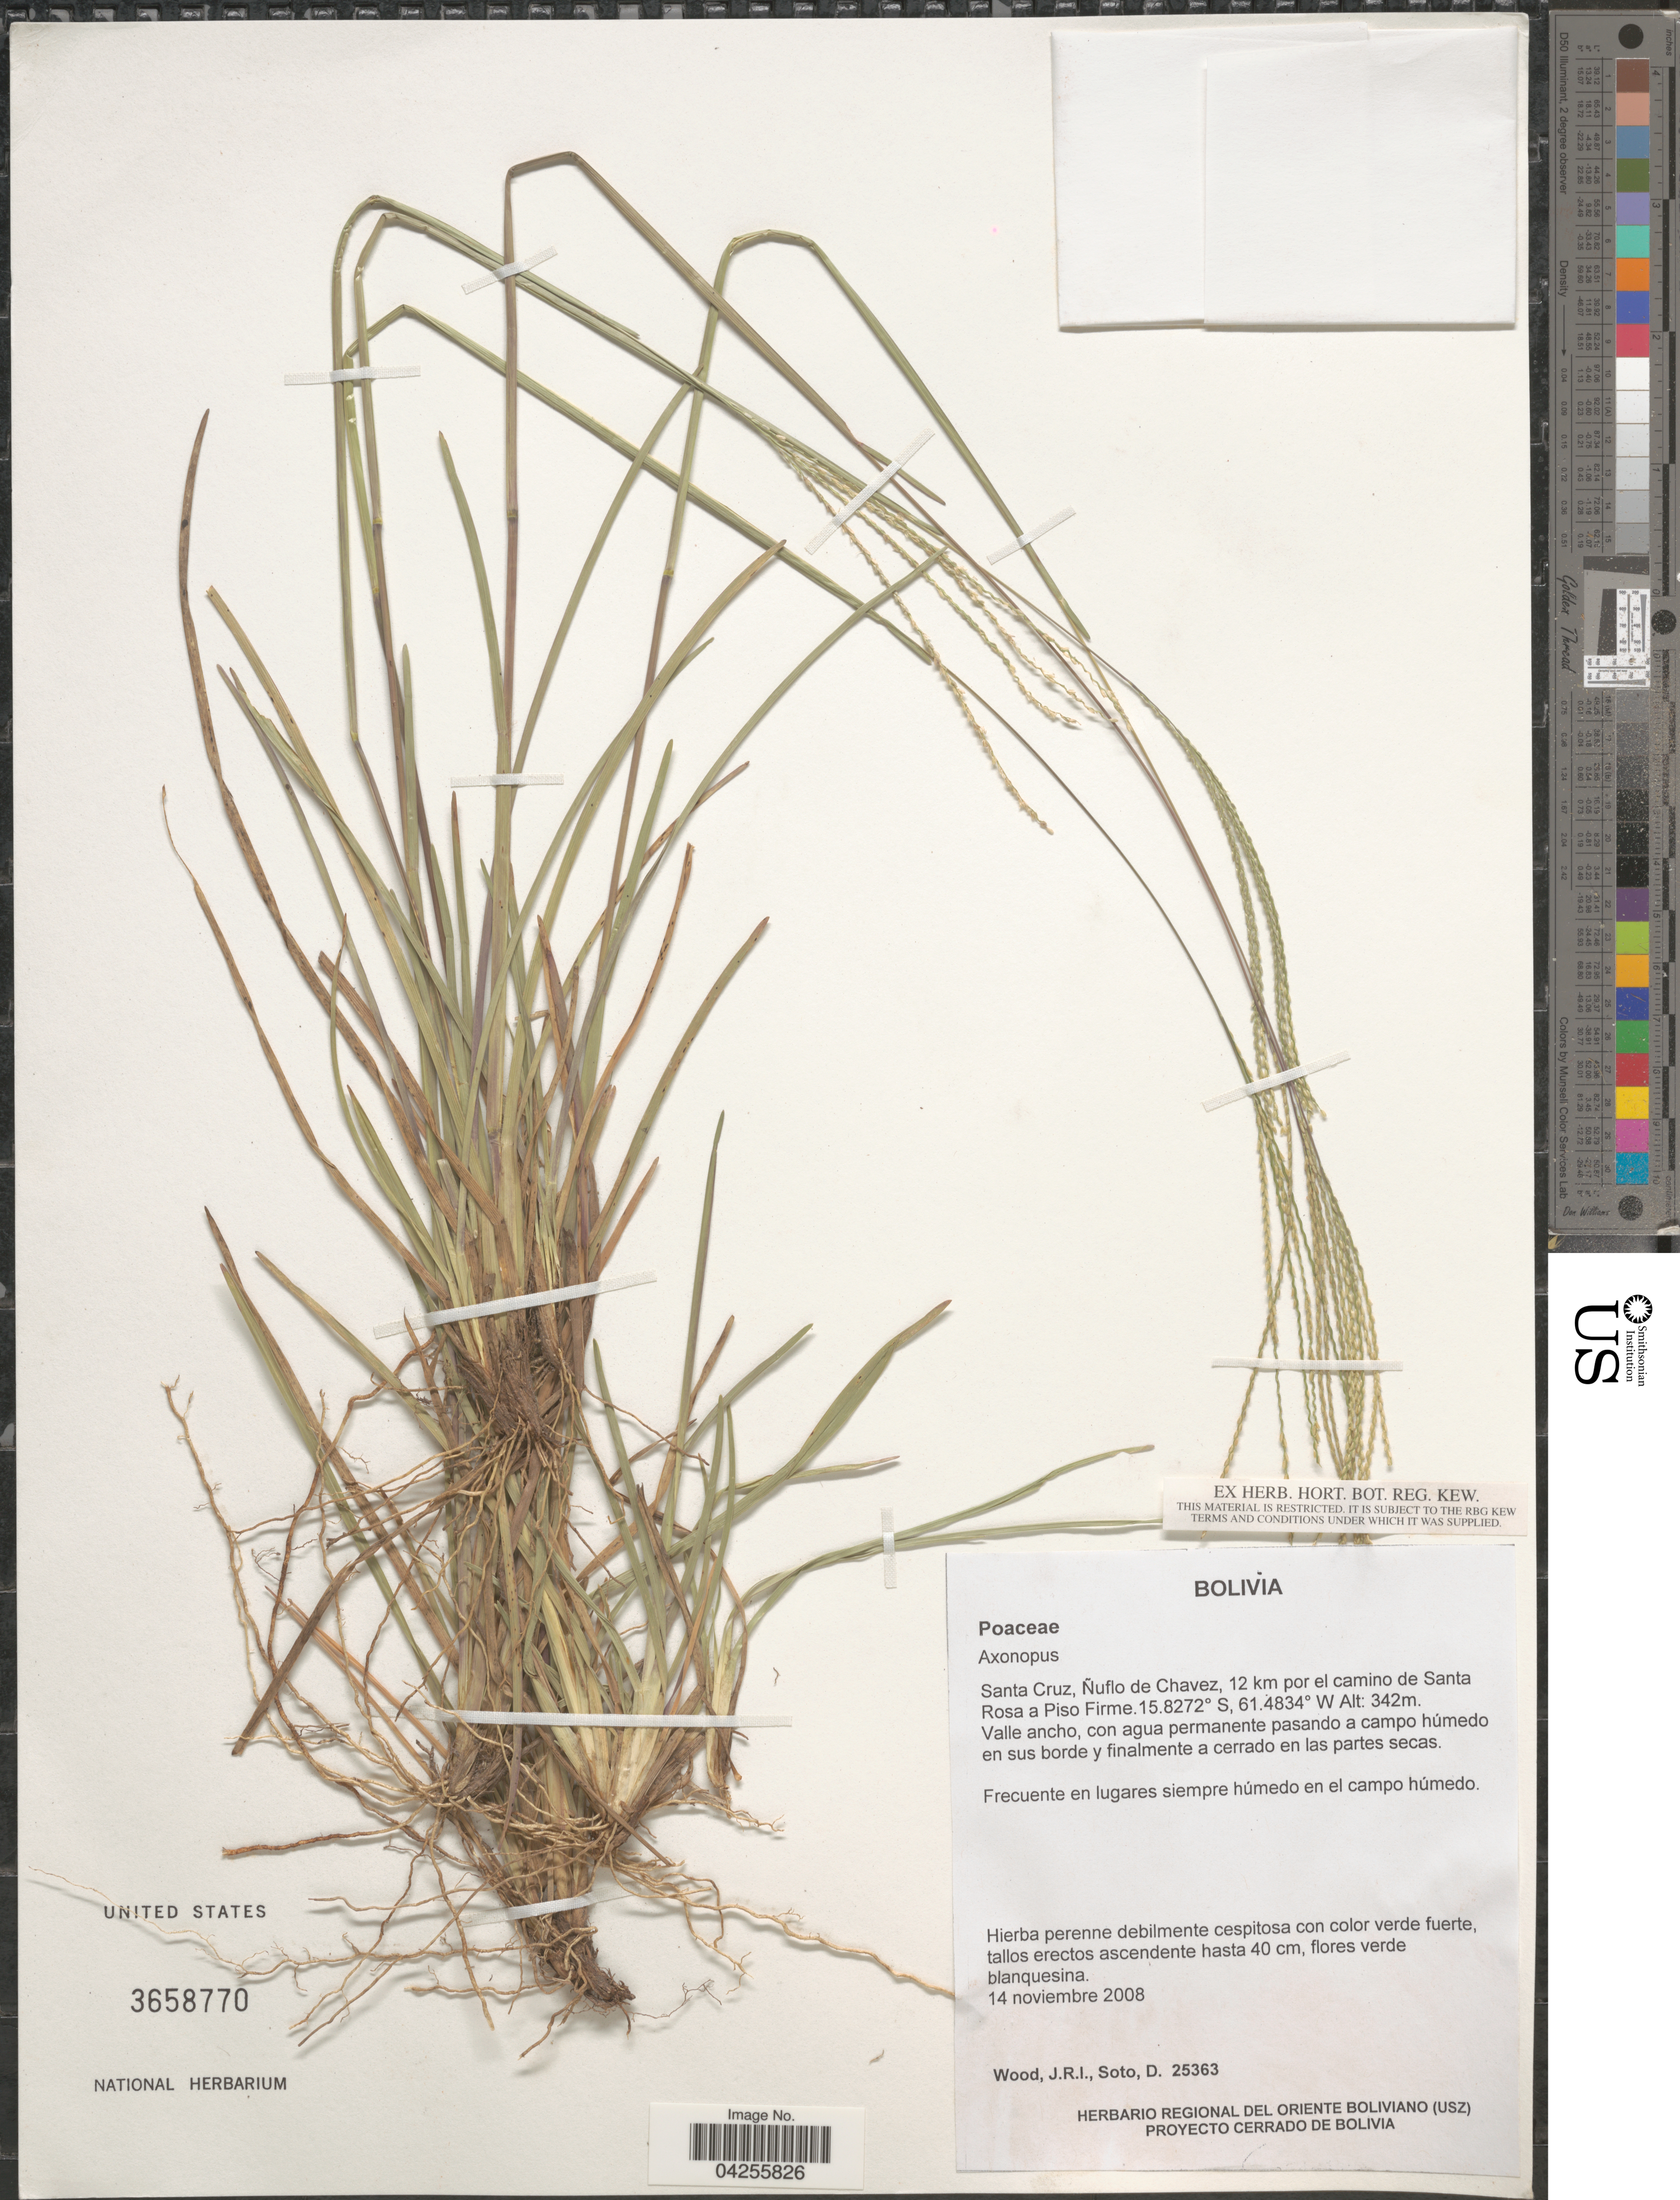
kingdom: Plantae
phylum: Tracheophyta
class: Liliopsida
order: Poales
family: Poaceae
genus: Axonopus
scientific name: Axonopus sp.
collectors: J. R. I. Wood & D. Soto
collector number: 25363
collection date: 2008-11-14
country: Bolivia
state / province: Santa Cruz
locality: Ño de Chavez, 12 km por el camino de Santa Rosa a Piso Firme.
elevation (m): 342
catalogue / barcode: US 3658770